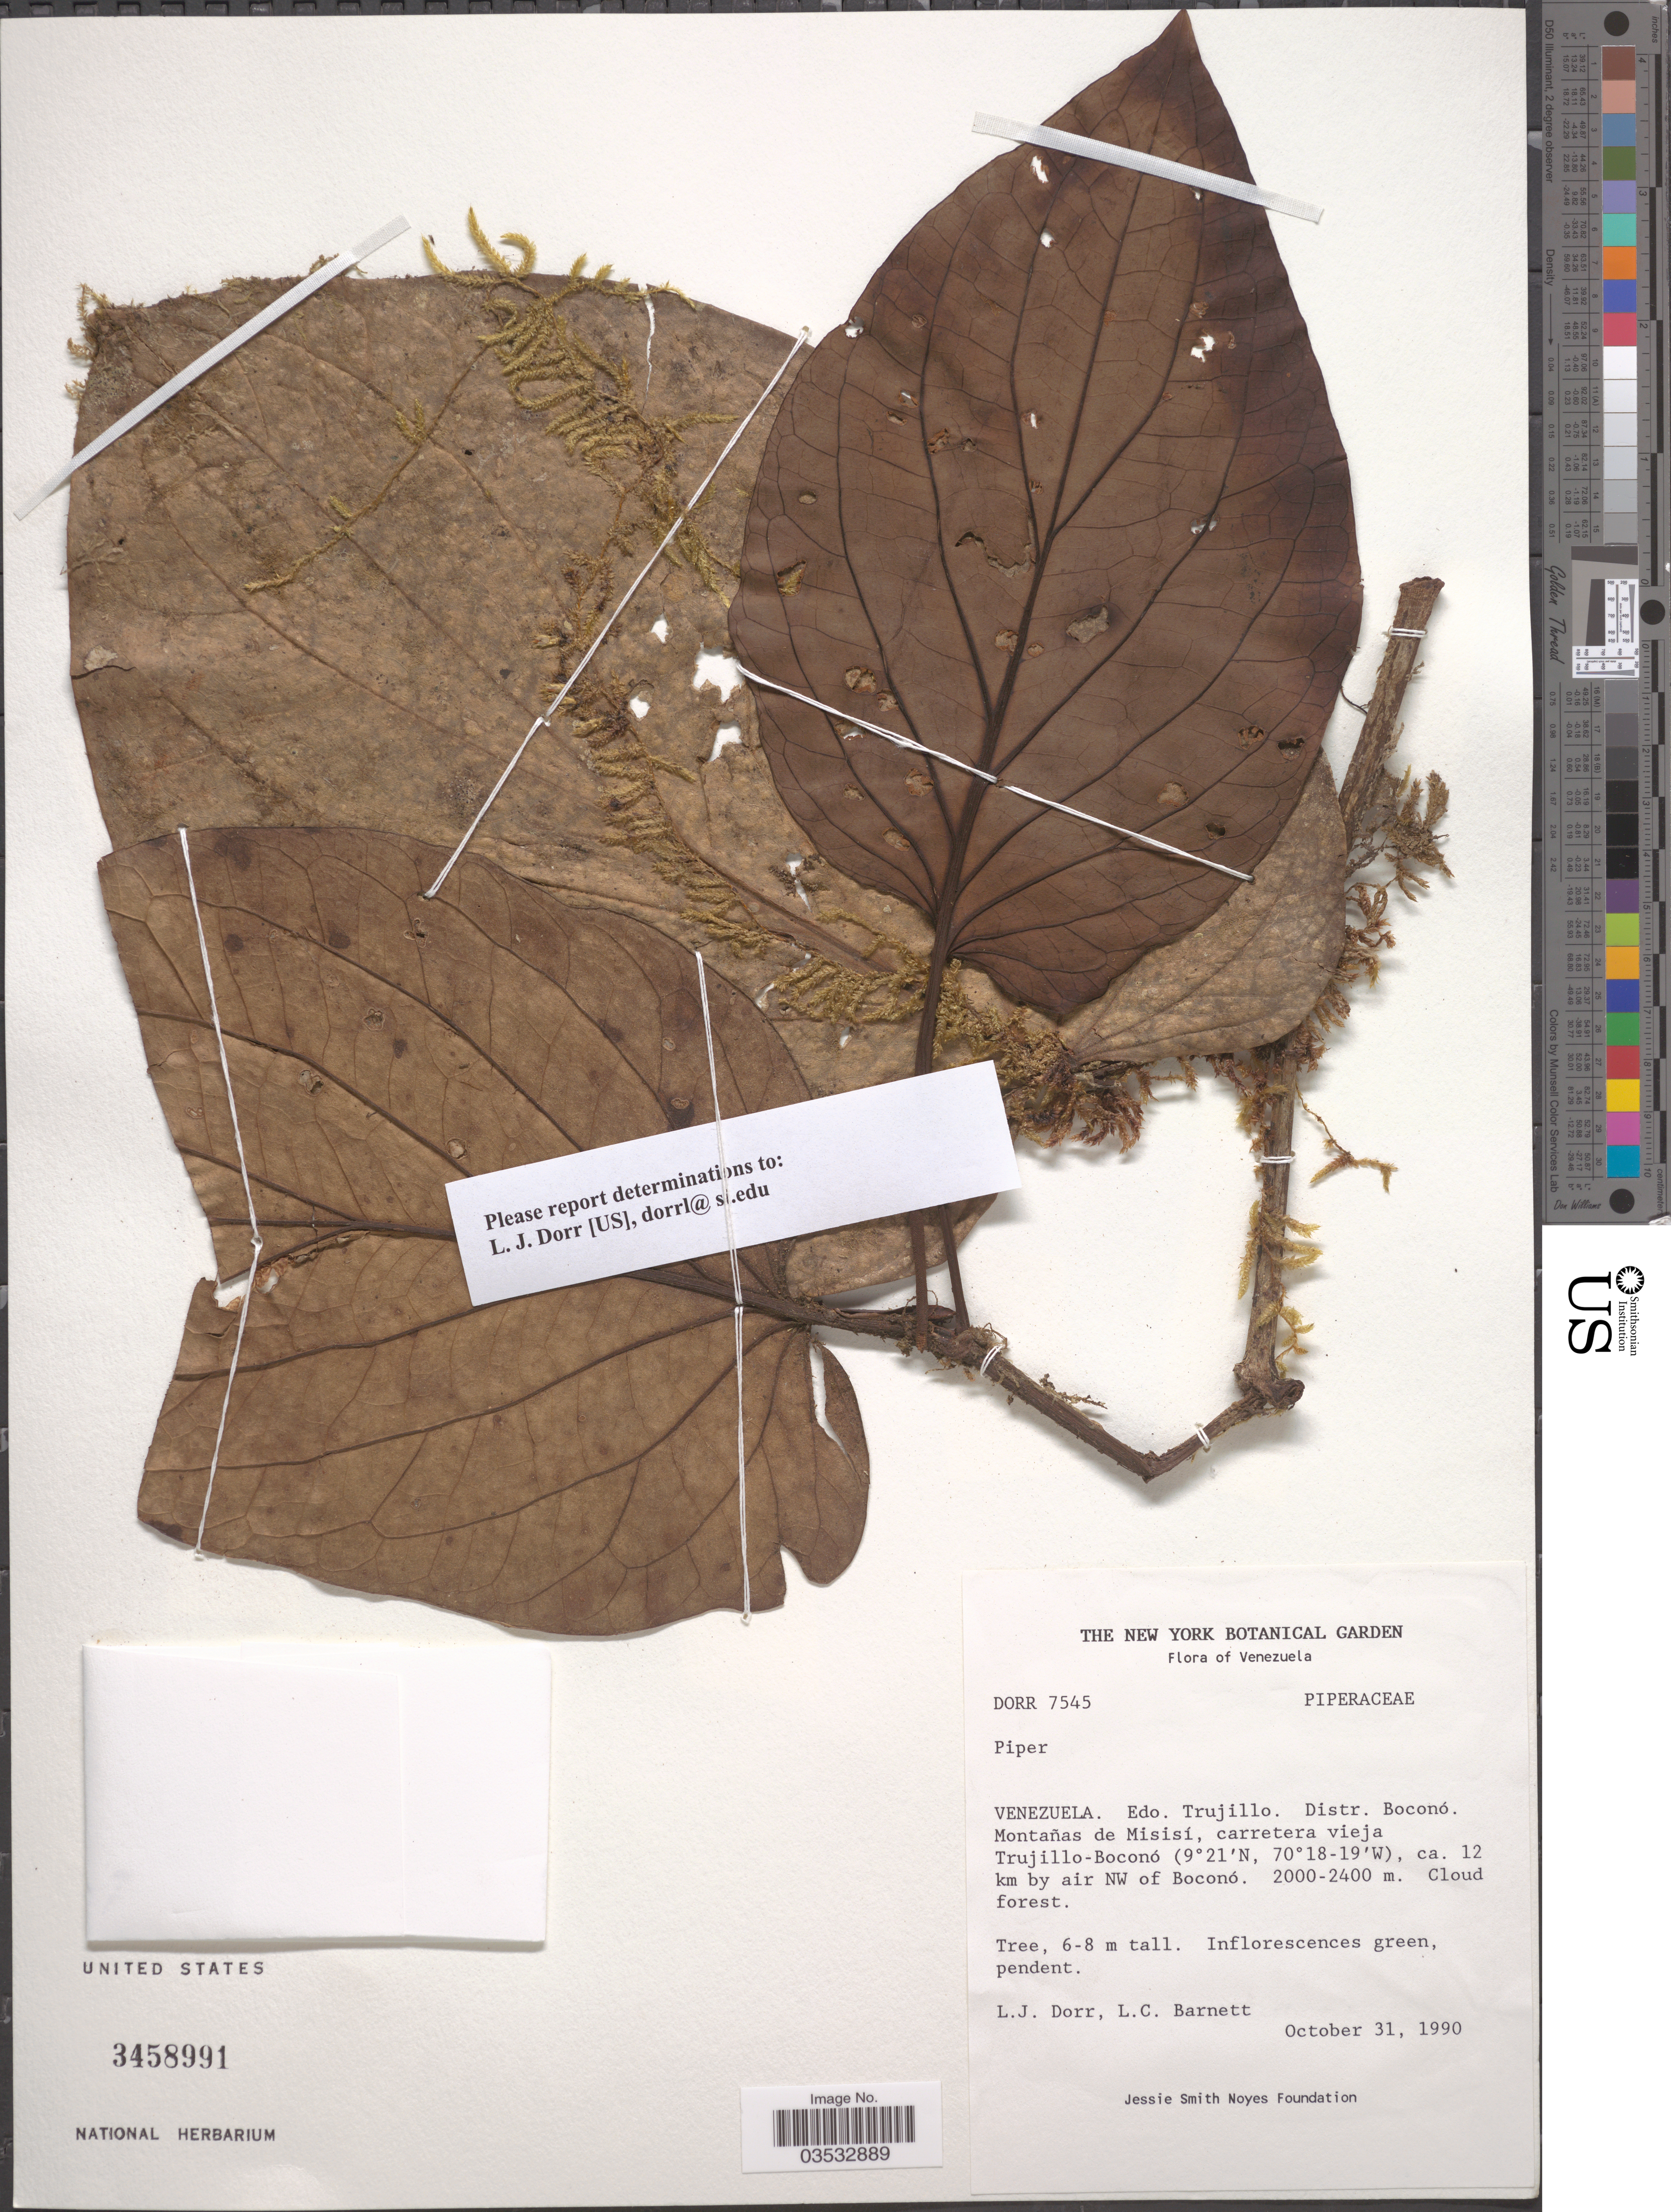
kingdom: Plantae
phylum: Tracheophyta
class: Magnoliopsida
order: Piperales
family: Piperaceae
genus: Piper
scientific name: Piper sp.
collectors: L. J. Dorr & L. C. Barnett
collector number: Dorr7545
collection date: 1990-10-31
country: Venezuela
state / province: Trujillo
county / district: Boconó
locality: Montañas de Misisí, carretera vieja Trujillo-Boconó, ca. 12 km by air NW of Boconó.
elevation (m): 2000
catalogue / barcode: US 3458991